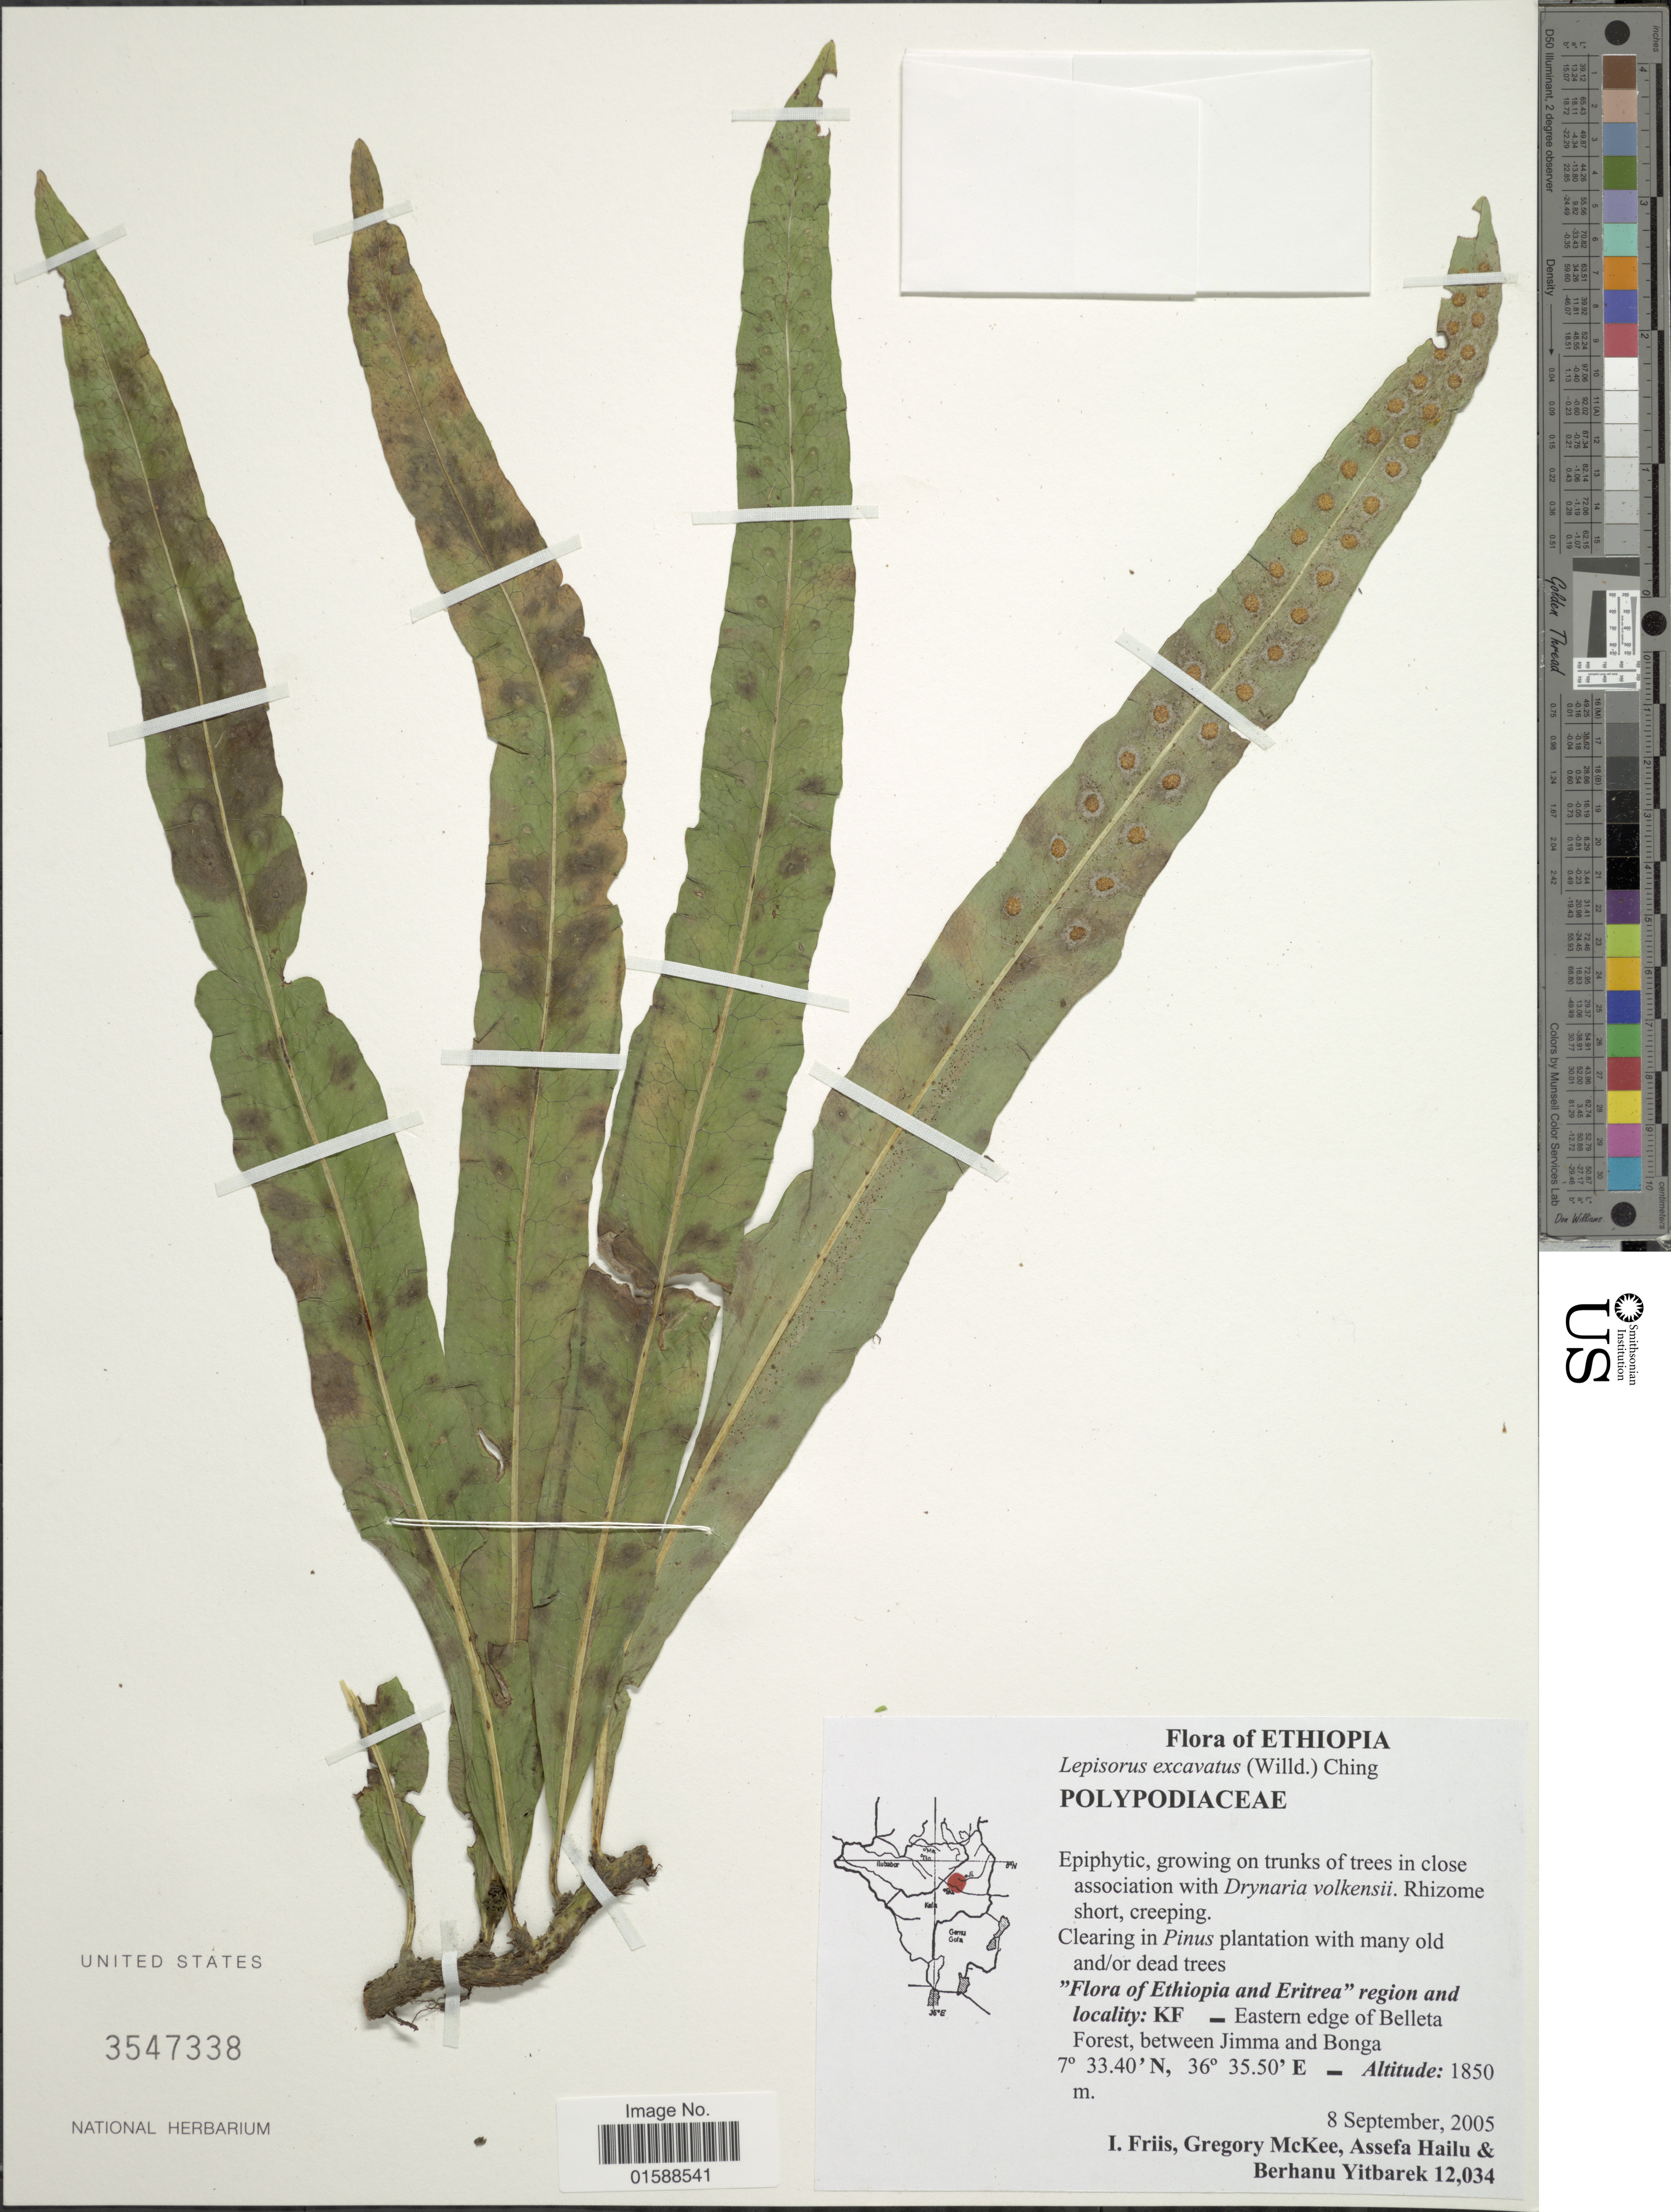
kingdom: Plantae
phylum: Tracheophyta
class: Polypodiopsida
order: Polypodiales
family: Polypodiaceae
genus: Lepisorus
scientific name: Lepisorus excavatus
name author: (Bory ex Willd.) Ching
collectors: I. Friis, G. S. McKee, A. Hailu & B. Yitbarek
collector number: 12034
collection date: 2005-09-08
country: Ethiopia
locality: Ethiopia. "Flora of Ethiopia and Eritrea" region and locality: KF _ Eastern edge of Belleta Forest, between Jimma and Bonga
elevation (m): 1850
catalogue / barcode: US 3547338